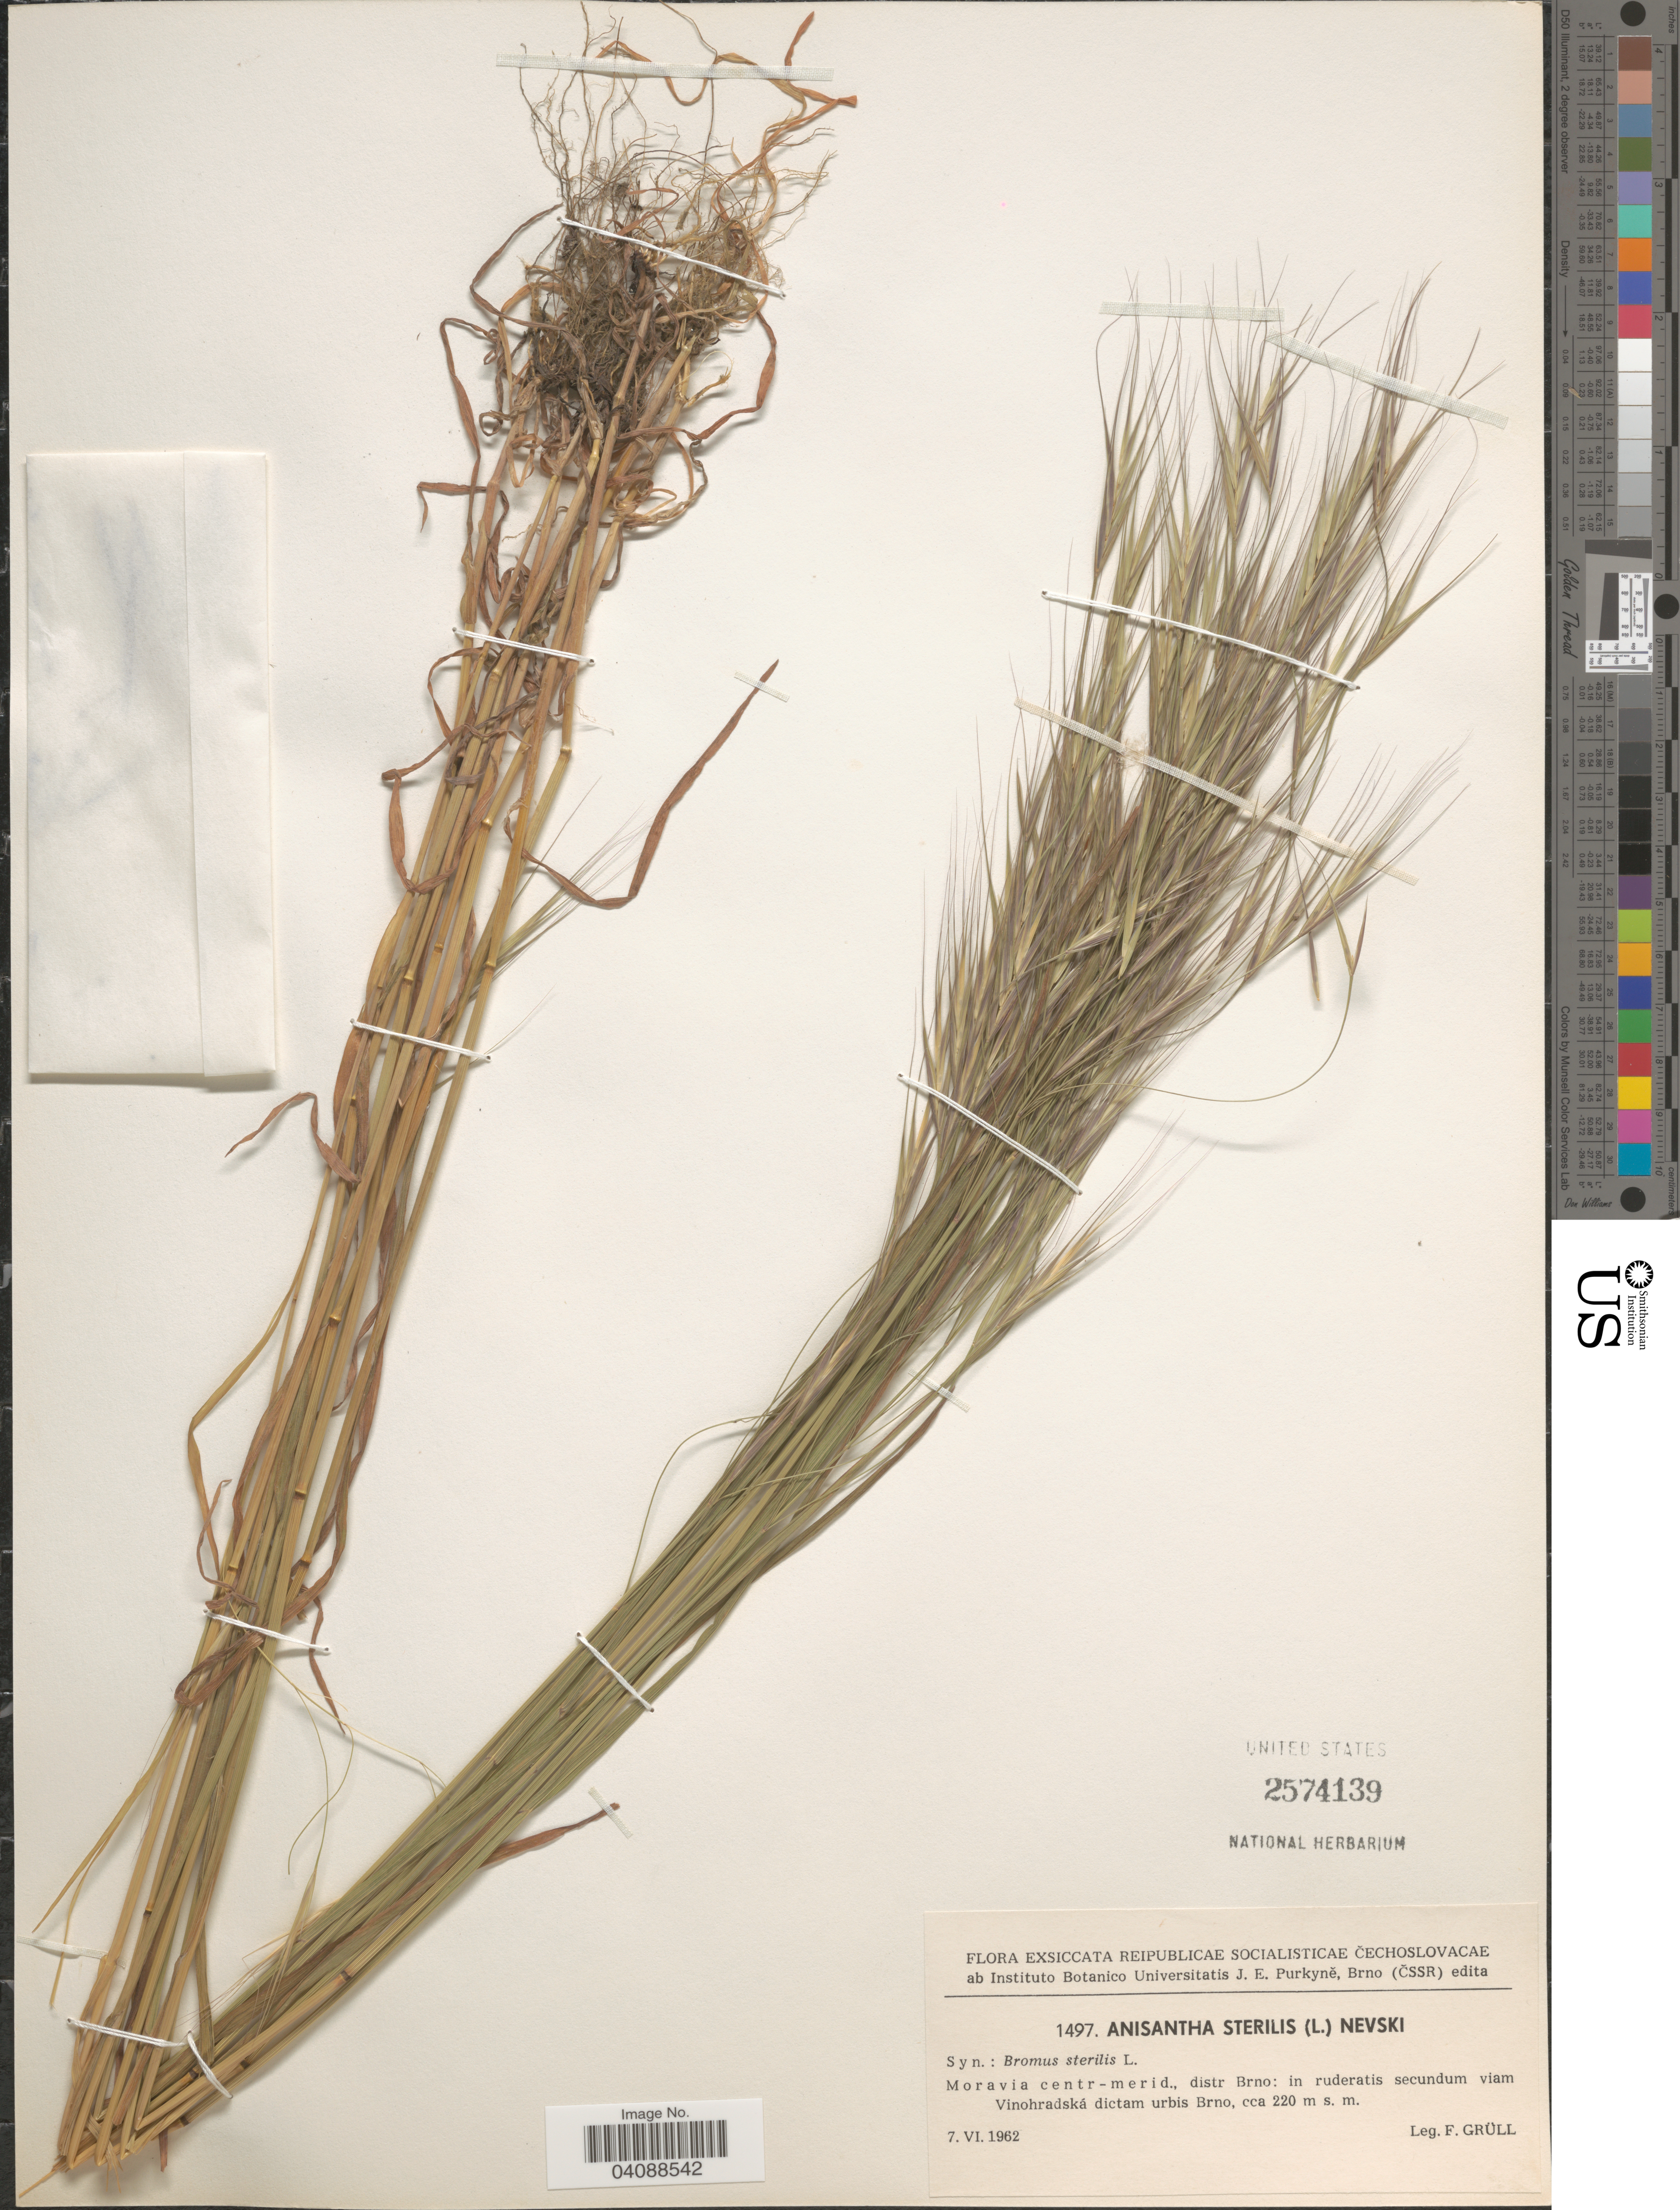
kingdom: Plantae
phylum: Tracheophyta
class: Liliopsida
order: Poales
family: Poaceae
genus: Bromus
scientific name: Bromus sterilis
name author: L.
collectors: F. Grüll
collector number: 1497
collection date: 1962-06-07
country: Czechia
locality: Moravia centr - merid., distr Brno: in ruderatis secundum viam Vinohradská dictam urbis Brno.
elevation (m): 220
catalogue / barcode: US 2574139